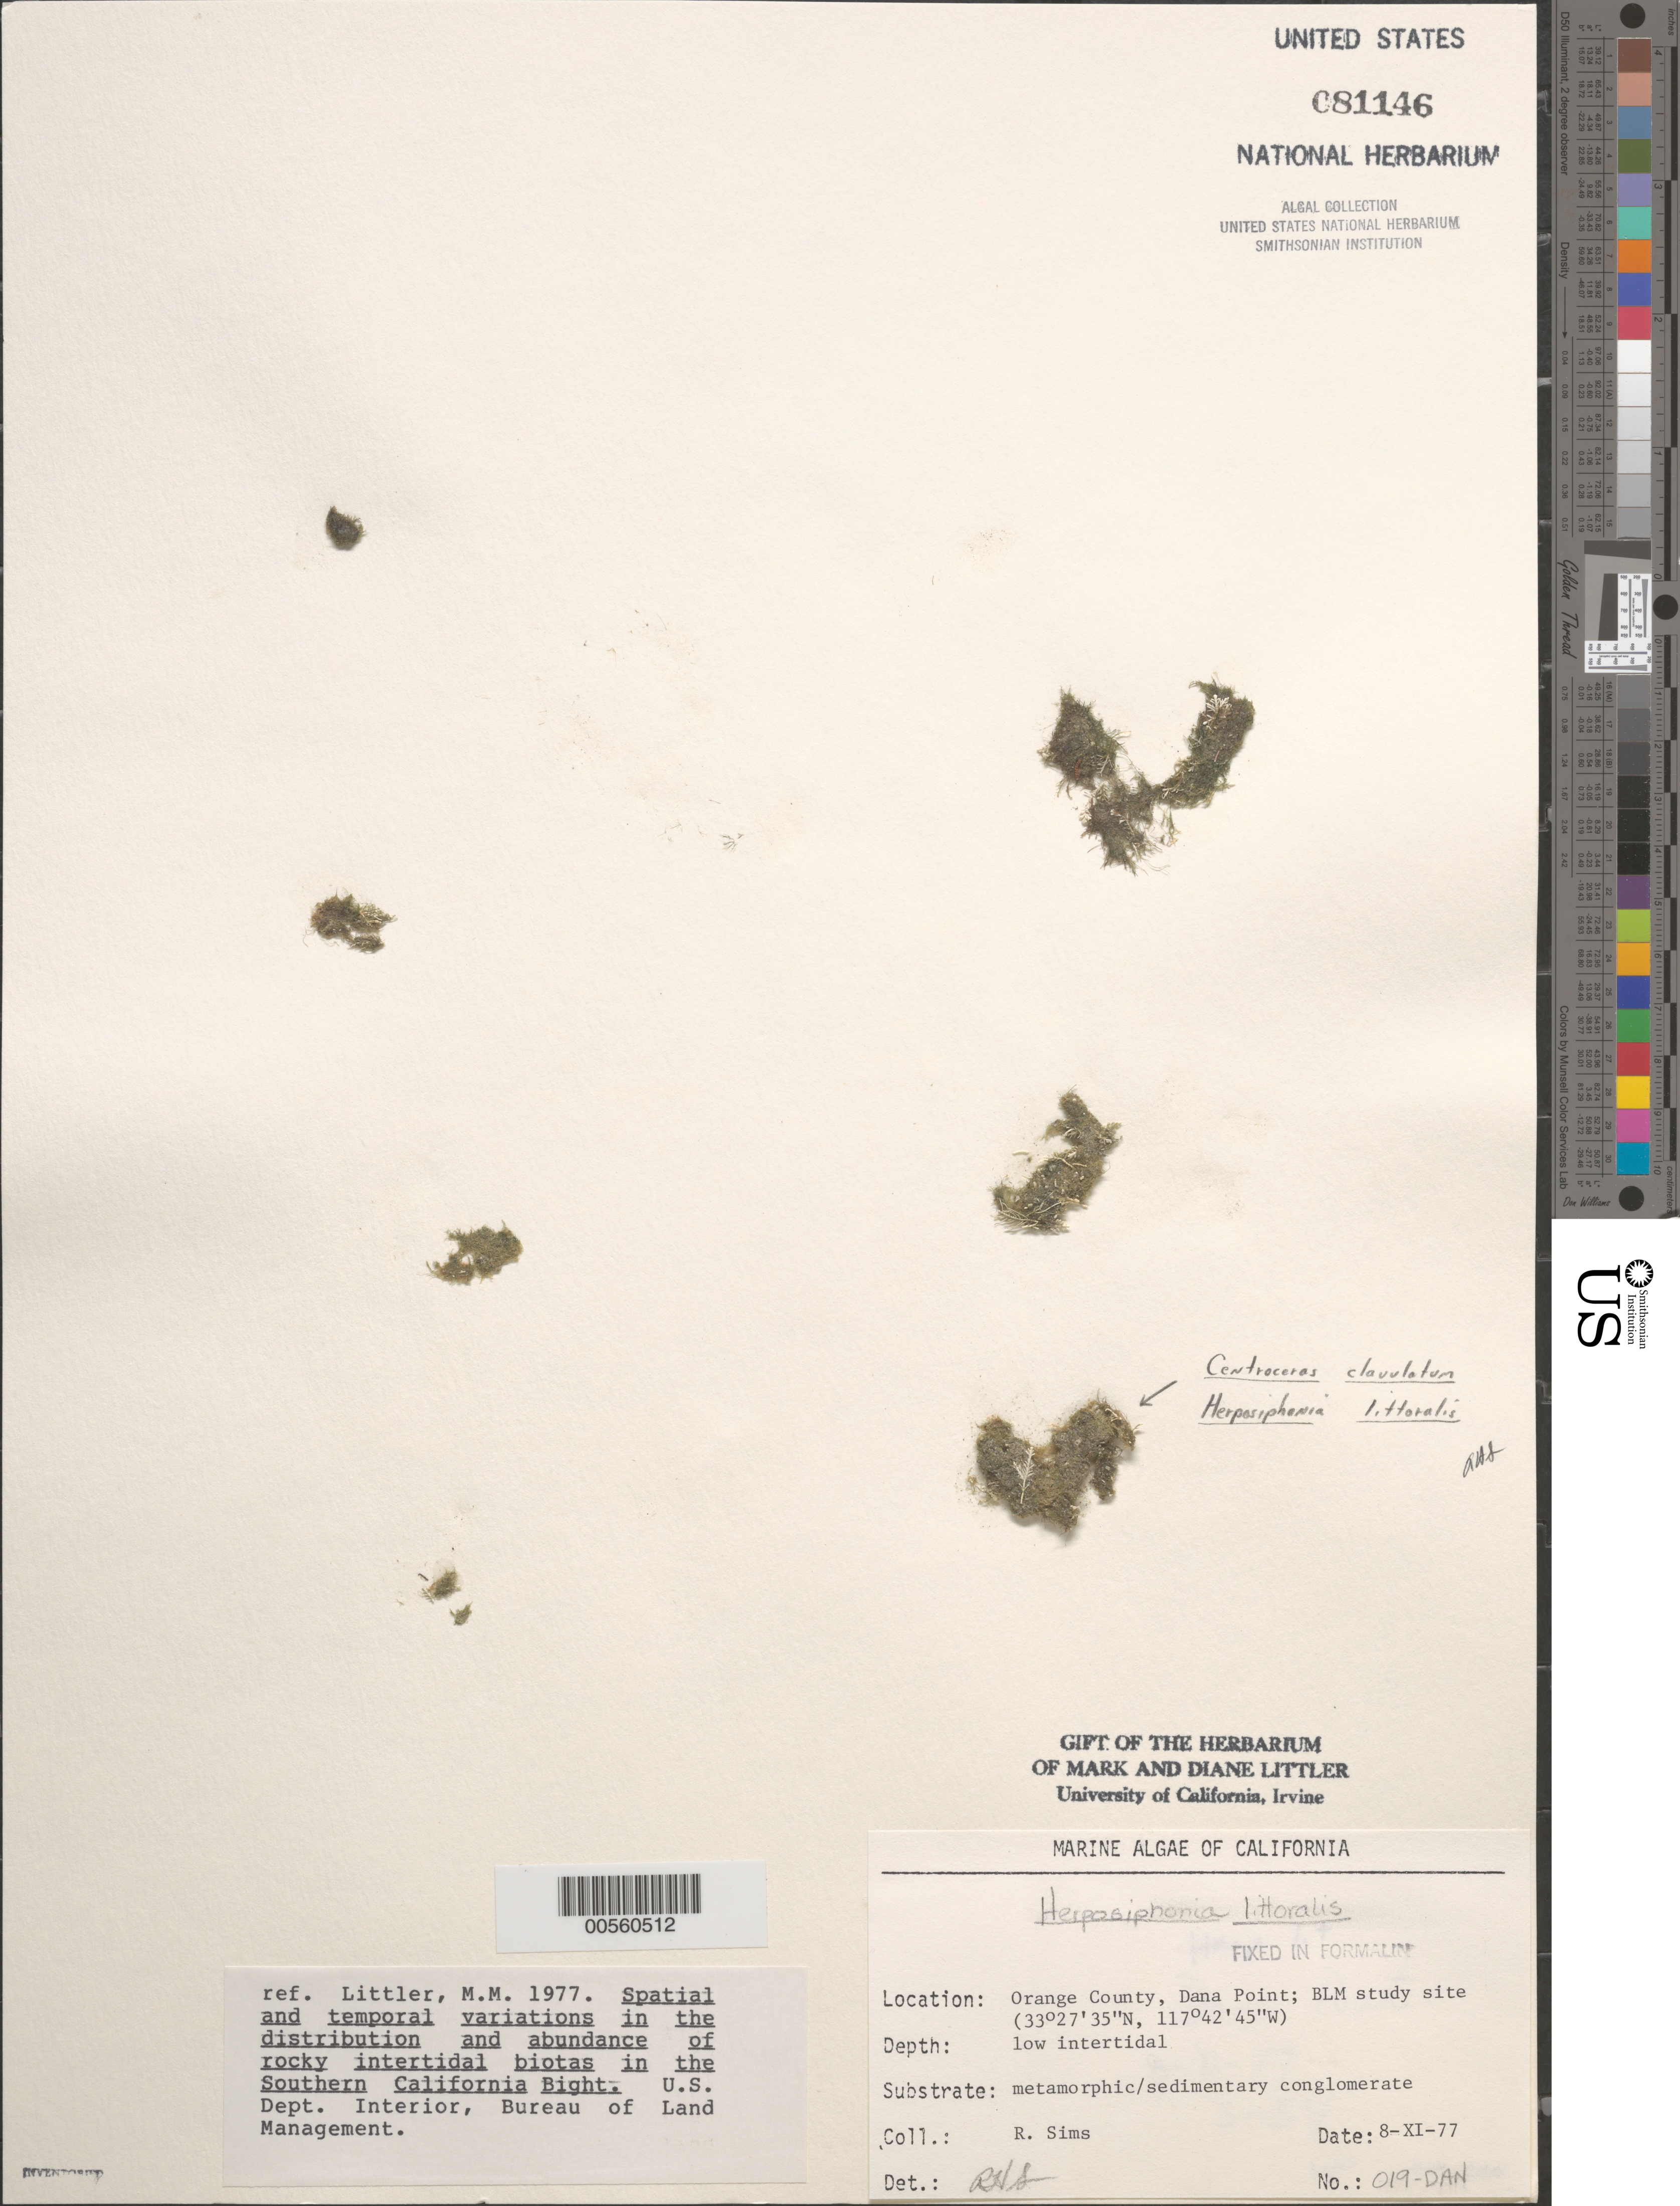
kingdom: Plantae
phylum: Rhodophyta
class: Florideophyceae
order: Ceramiales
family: Rhodomelaceae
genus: Herposiphonia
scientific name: Herposiphonia littoralis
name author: Hollenb.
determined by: Sims, Robert H.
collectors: R. H. Sims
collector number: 019-DAN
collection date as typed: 08 Nov 1977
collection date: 1977-11-08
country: United States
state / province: California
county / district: Orange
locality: Dana Point, 1 km north of marina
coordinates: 33 27'35"N, 117 42'45"W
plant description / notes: BLM-SOCALBIGHT Rocky Intertidal Survey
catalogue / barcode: US 81146